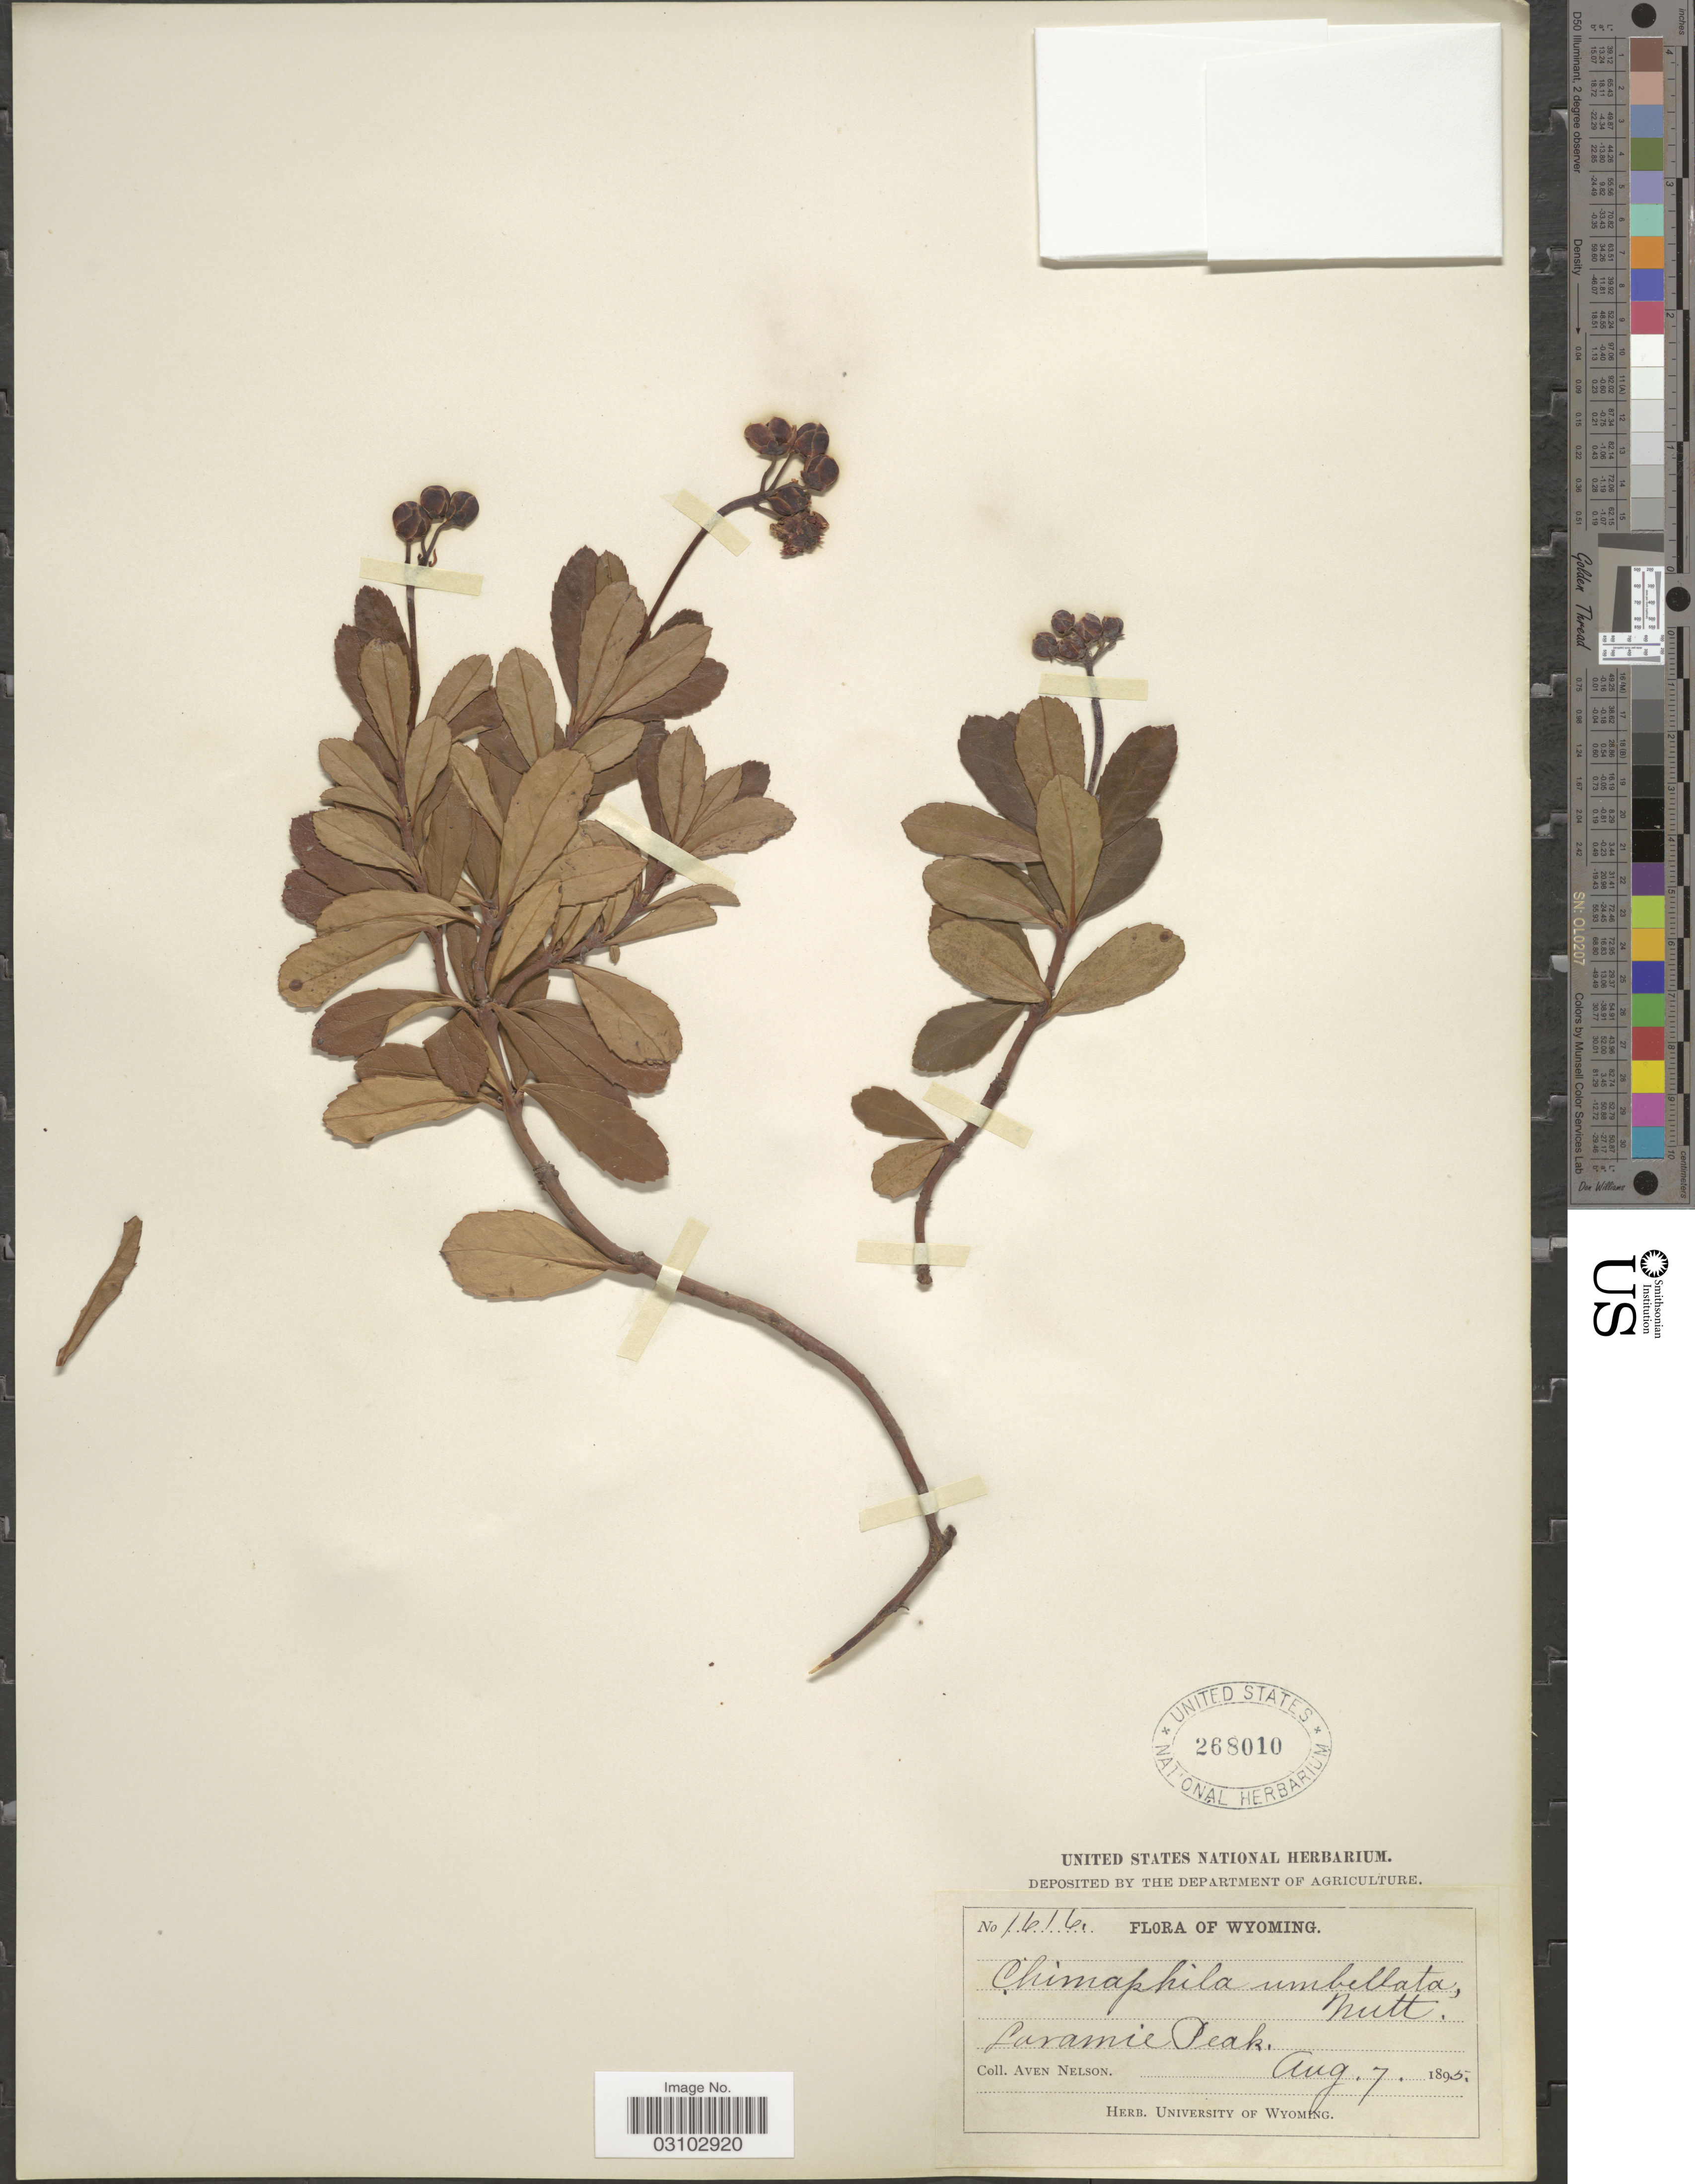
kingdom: Plantae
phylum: Tracheophyta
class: Magnoliopsida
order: Ericales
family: Ericaceae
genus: Chimaphila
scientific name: Chimaphila umbellata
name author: (L.) W.P.C. Barton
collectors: A. Nelson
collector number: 1616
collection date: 1895-08-07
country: United States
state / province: Wyoming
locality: Laramie Peak.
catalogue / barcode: US 268010